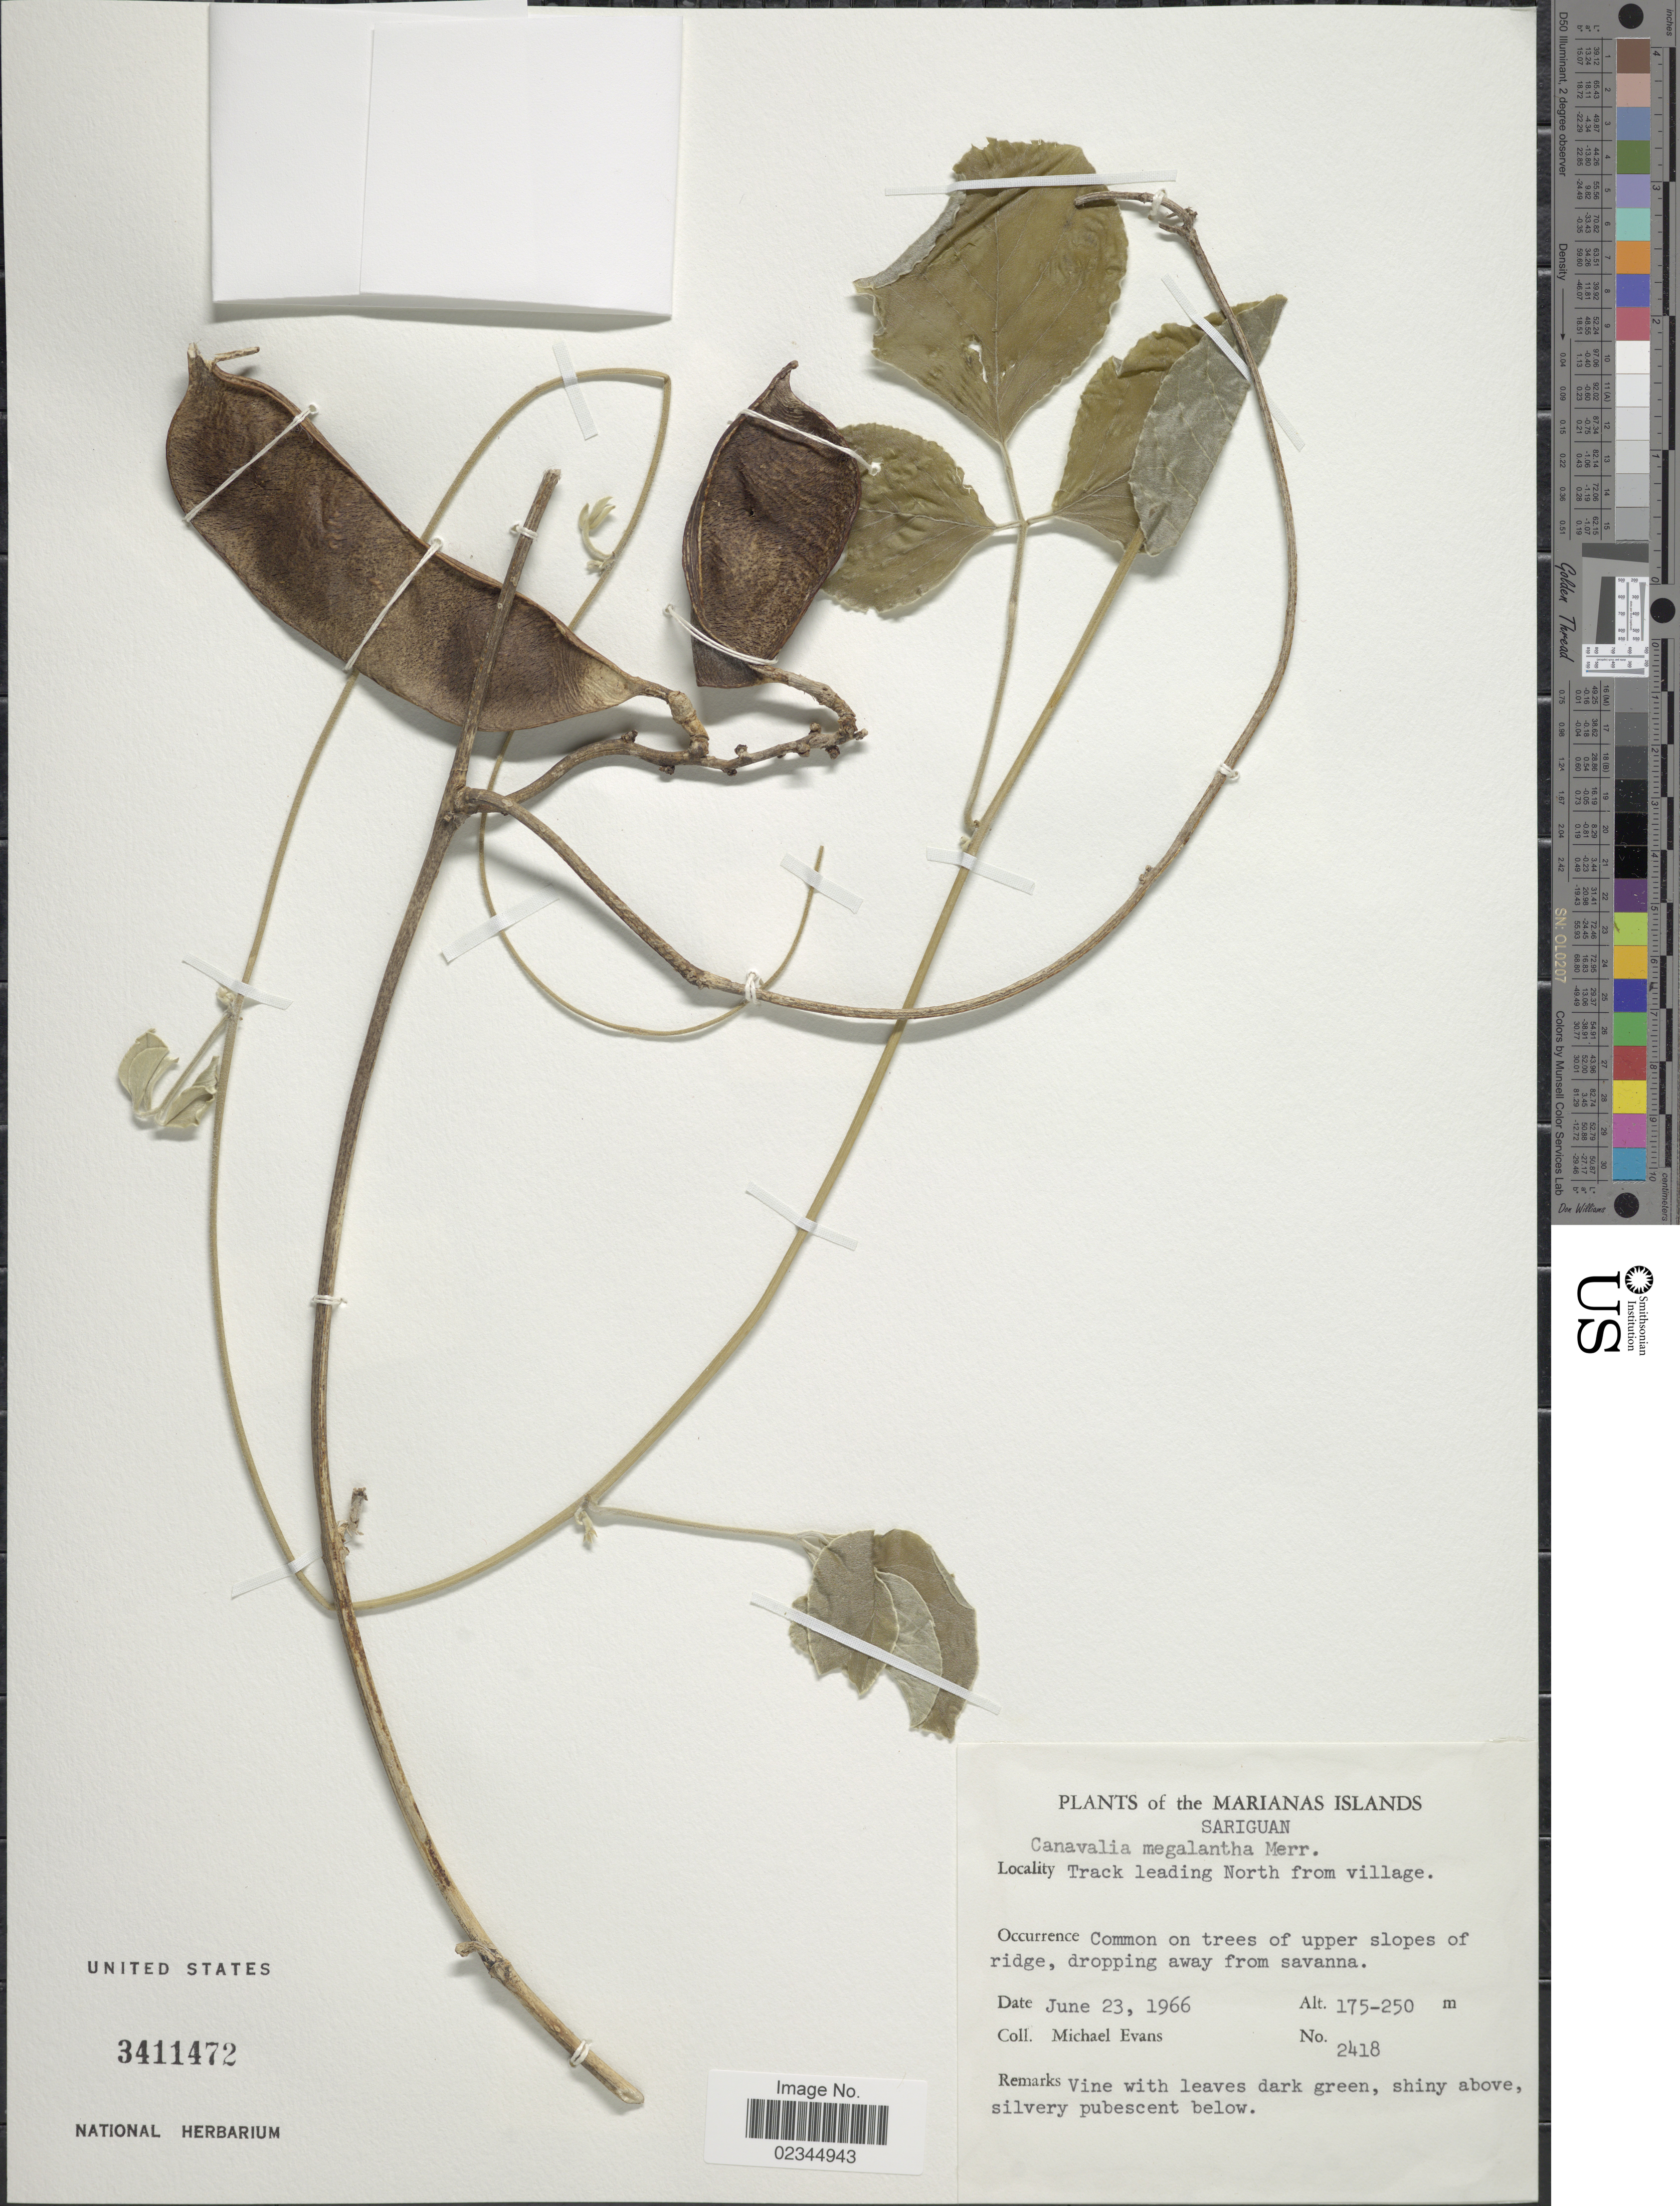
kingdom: Plantae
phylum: Tracheophyta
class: Magnoliopsida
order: Fabales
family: Fabaceae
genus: Canavalia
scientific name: Canavalia megalantha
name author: Merr.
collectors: M. Evans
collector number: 2418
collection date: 1966-06-23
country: Northern Mariana Islands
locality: Marianas Islands, Sariguan, track leading north from village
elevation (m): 175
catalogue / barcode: US 3411472